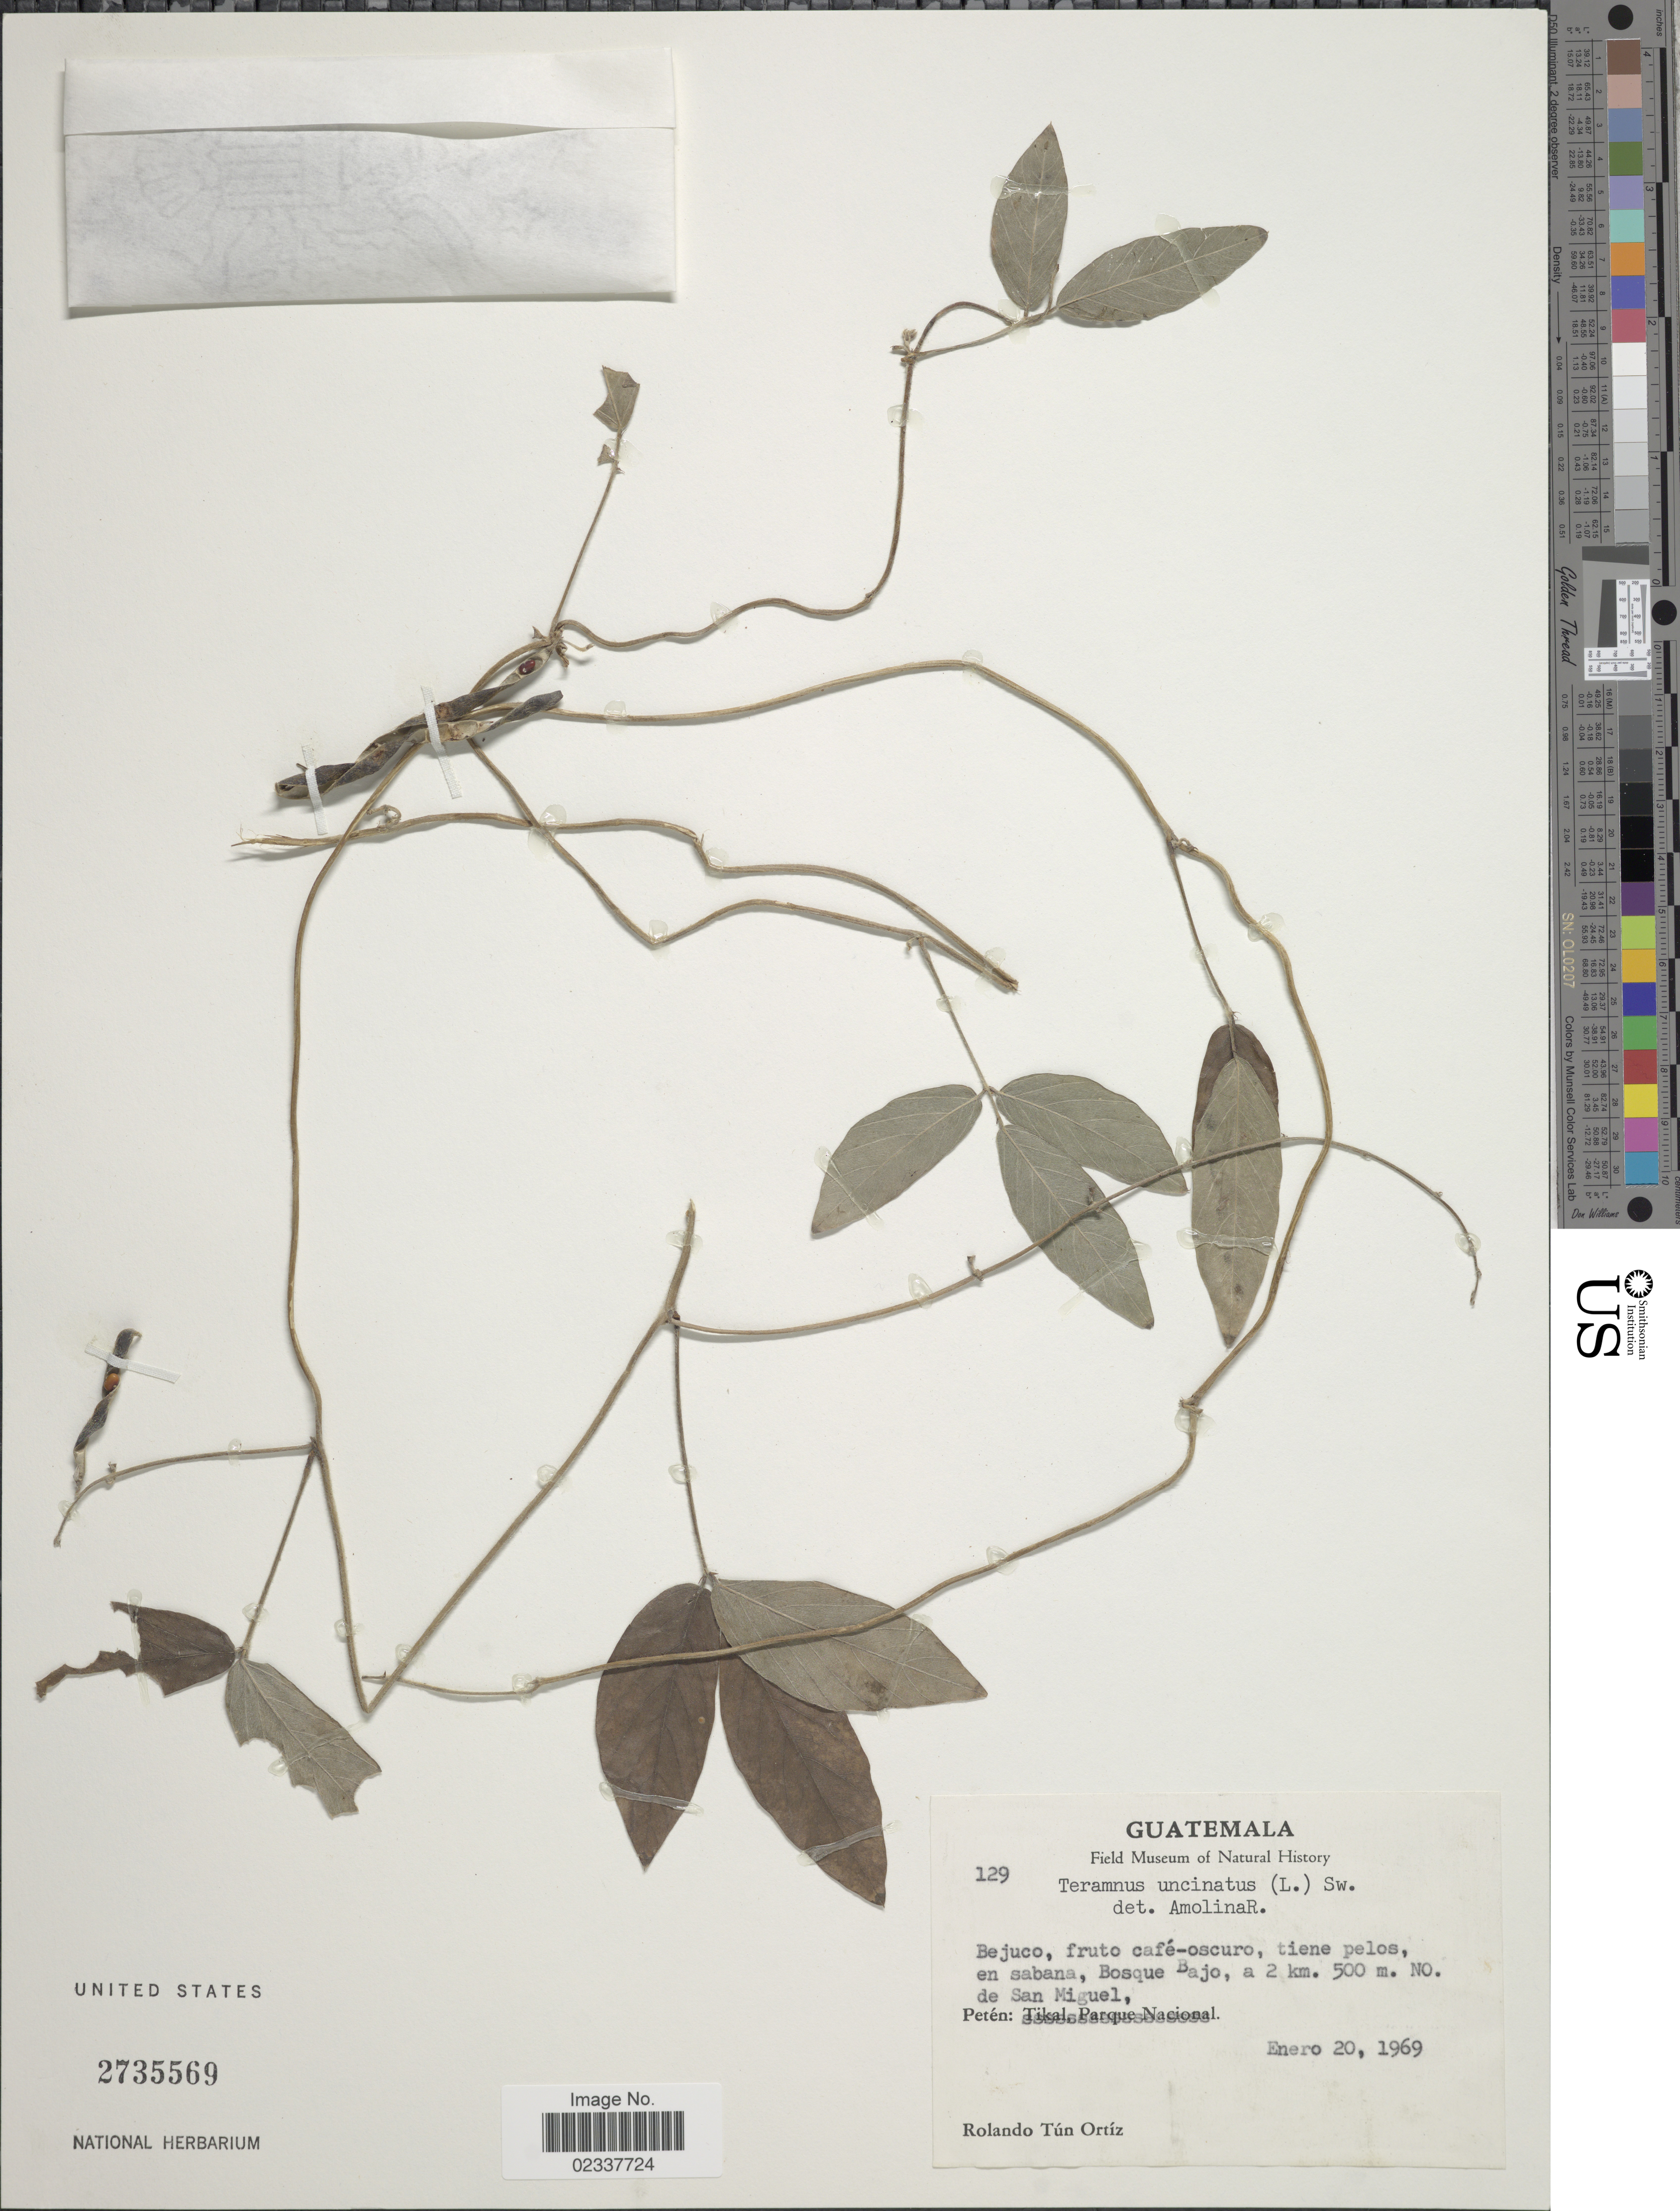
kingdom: Plantae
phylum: Tracheophyta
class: Magnoliopsida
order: Fabales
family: Fabaceae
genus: Teramnus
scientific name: Teramnus uncinatus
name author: (L.) Sw.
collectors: R. T. Ortíz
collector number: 129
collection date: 1969-01-20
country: Guatemala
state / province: El Petén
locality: Bejuco, Bosque Bajo, a 2 km No de San Miguel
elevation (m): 500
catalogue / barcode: US 2735569